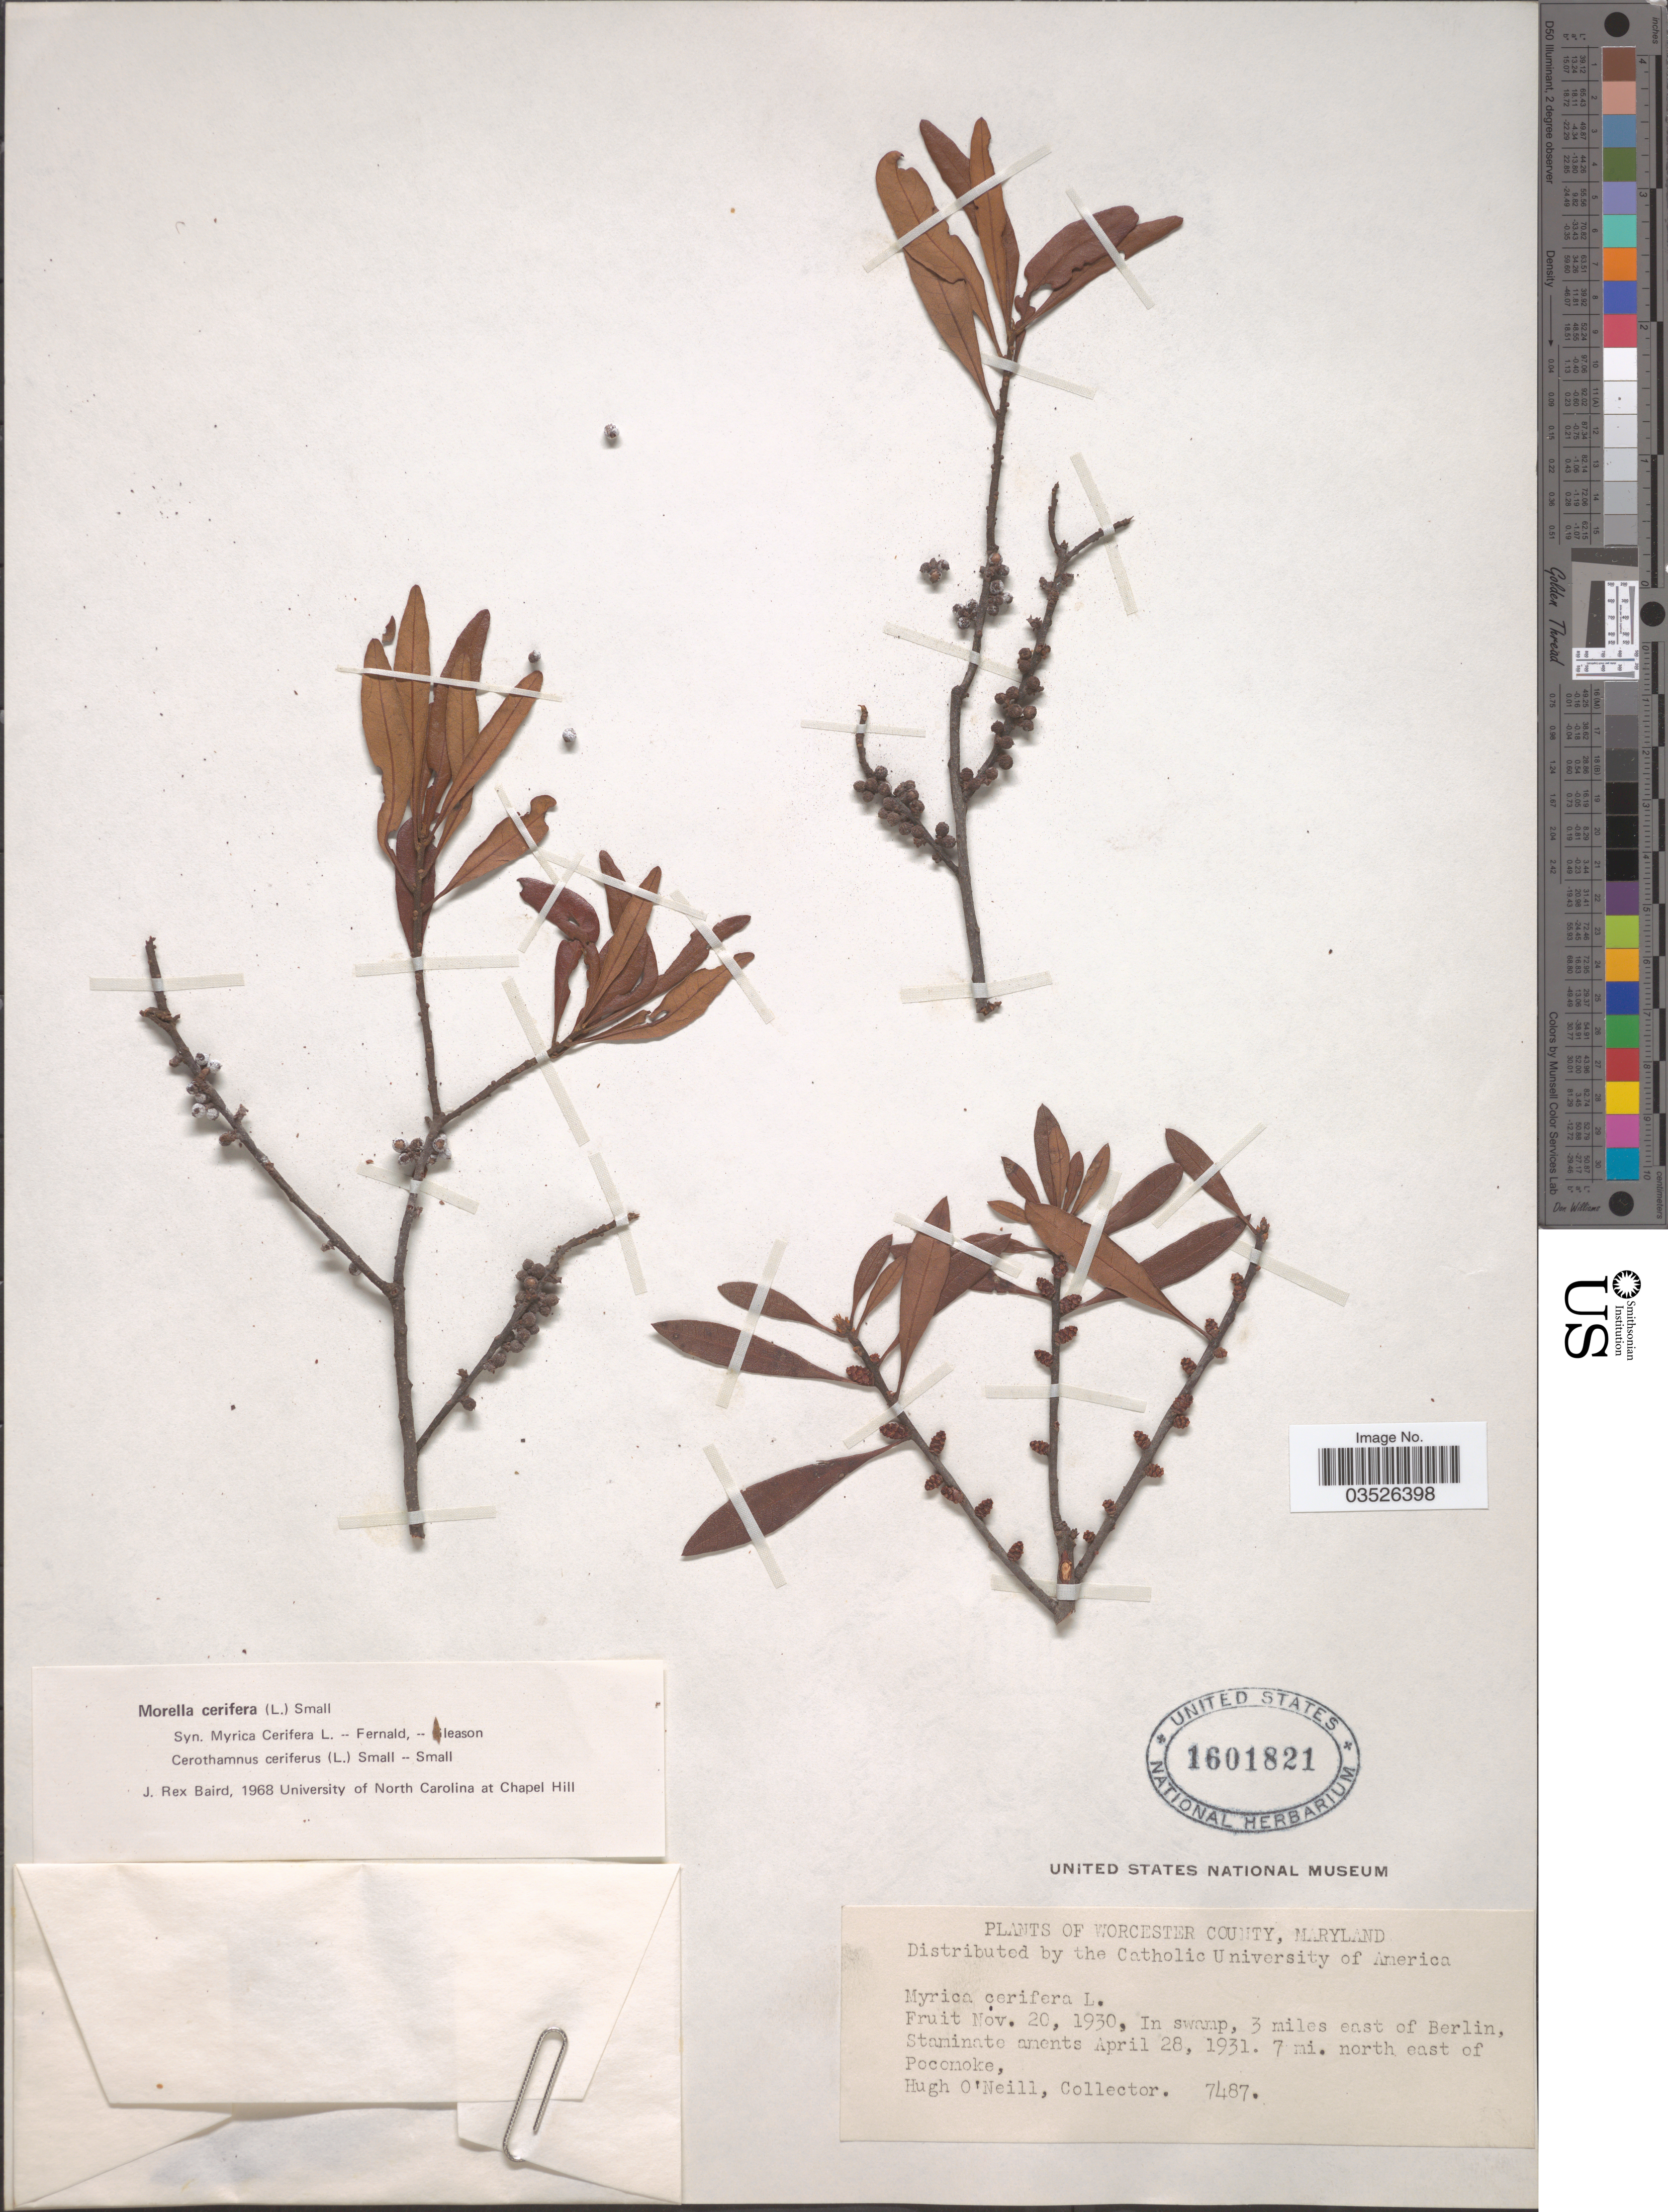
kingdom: Plantae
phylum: Tracheophyta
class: Magnoliopsida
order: Fagales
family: Myricaceae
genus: Morella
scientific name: Morella cerifera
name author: (L.) Small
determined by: Baird, James Rex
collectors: H. O'Neill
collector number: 7487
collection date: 1930-11-20/1931-04-28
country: United States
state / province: Maryland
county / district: Worcester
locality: Worcester County. In swamp, 3 miles east of Berlin. 7 mi. north east of Pocomoke.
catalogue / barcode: US 1601821